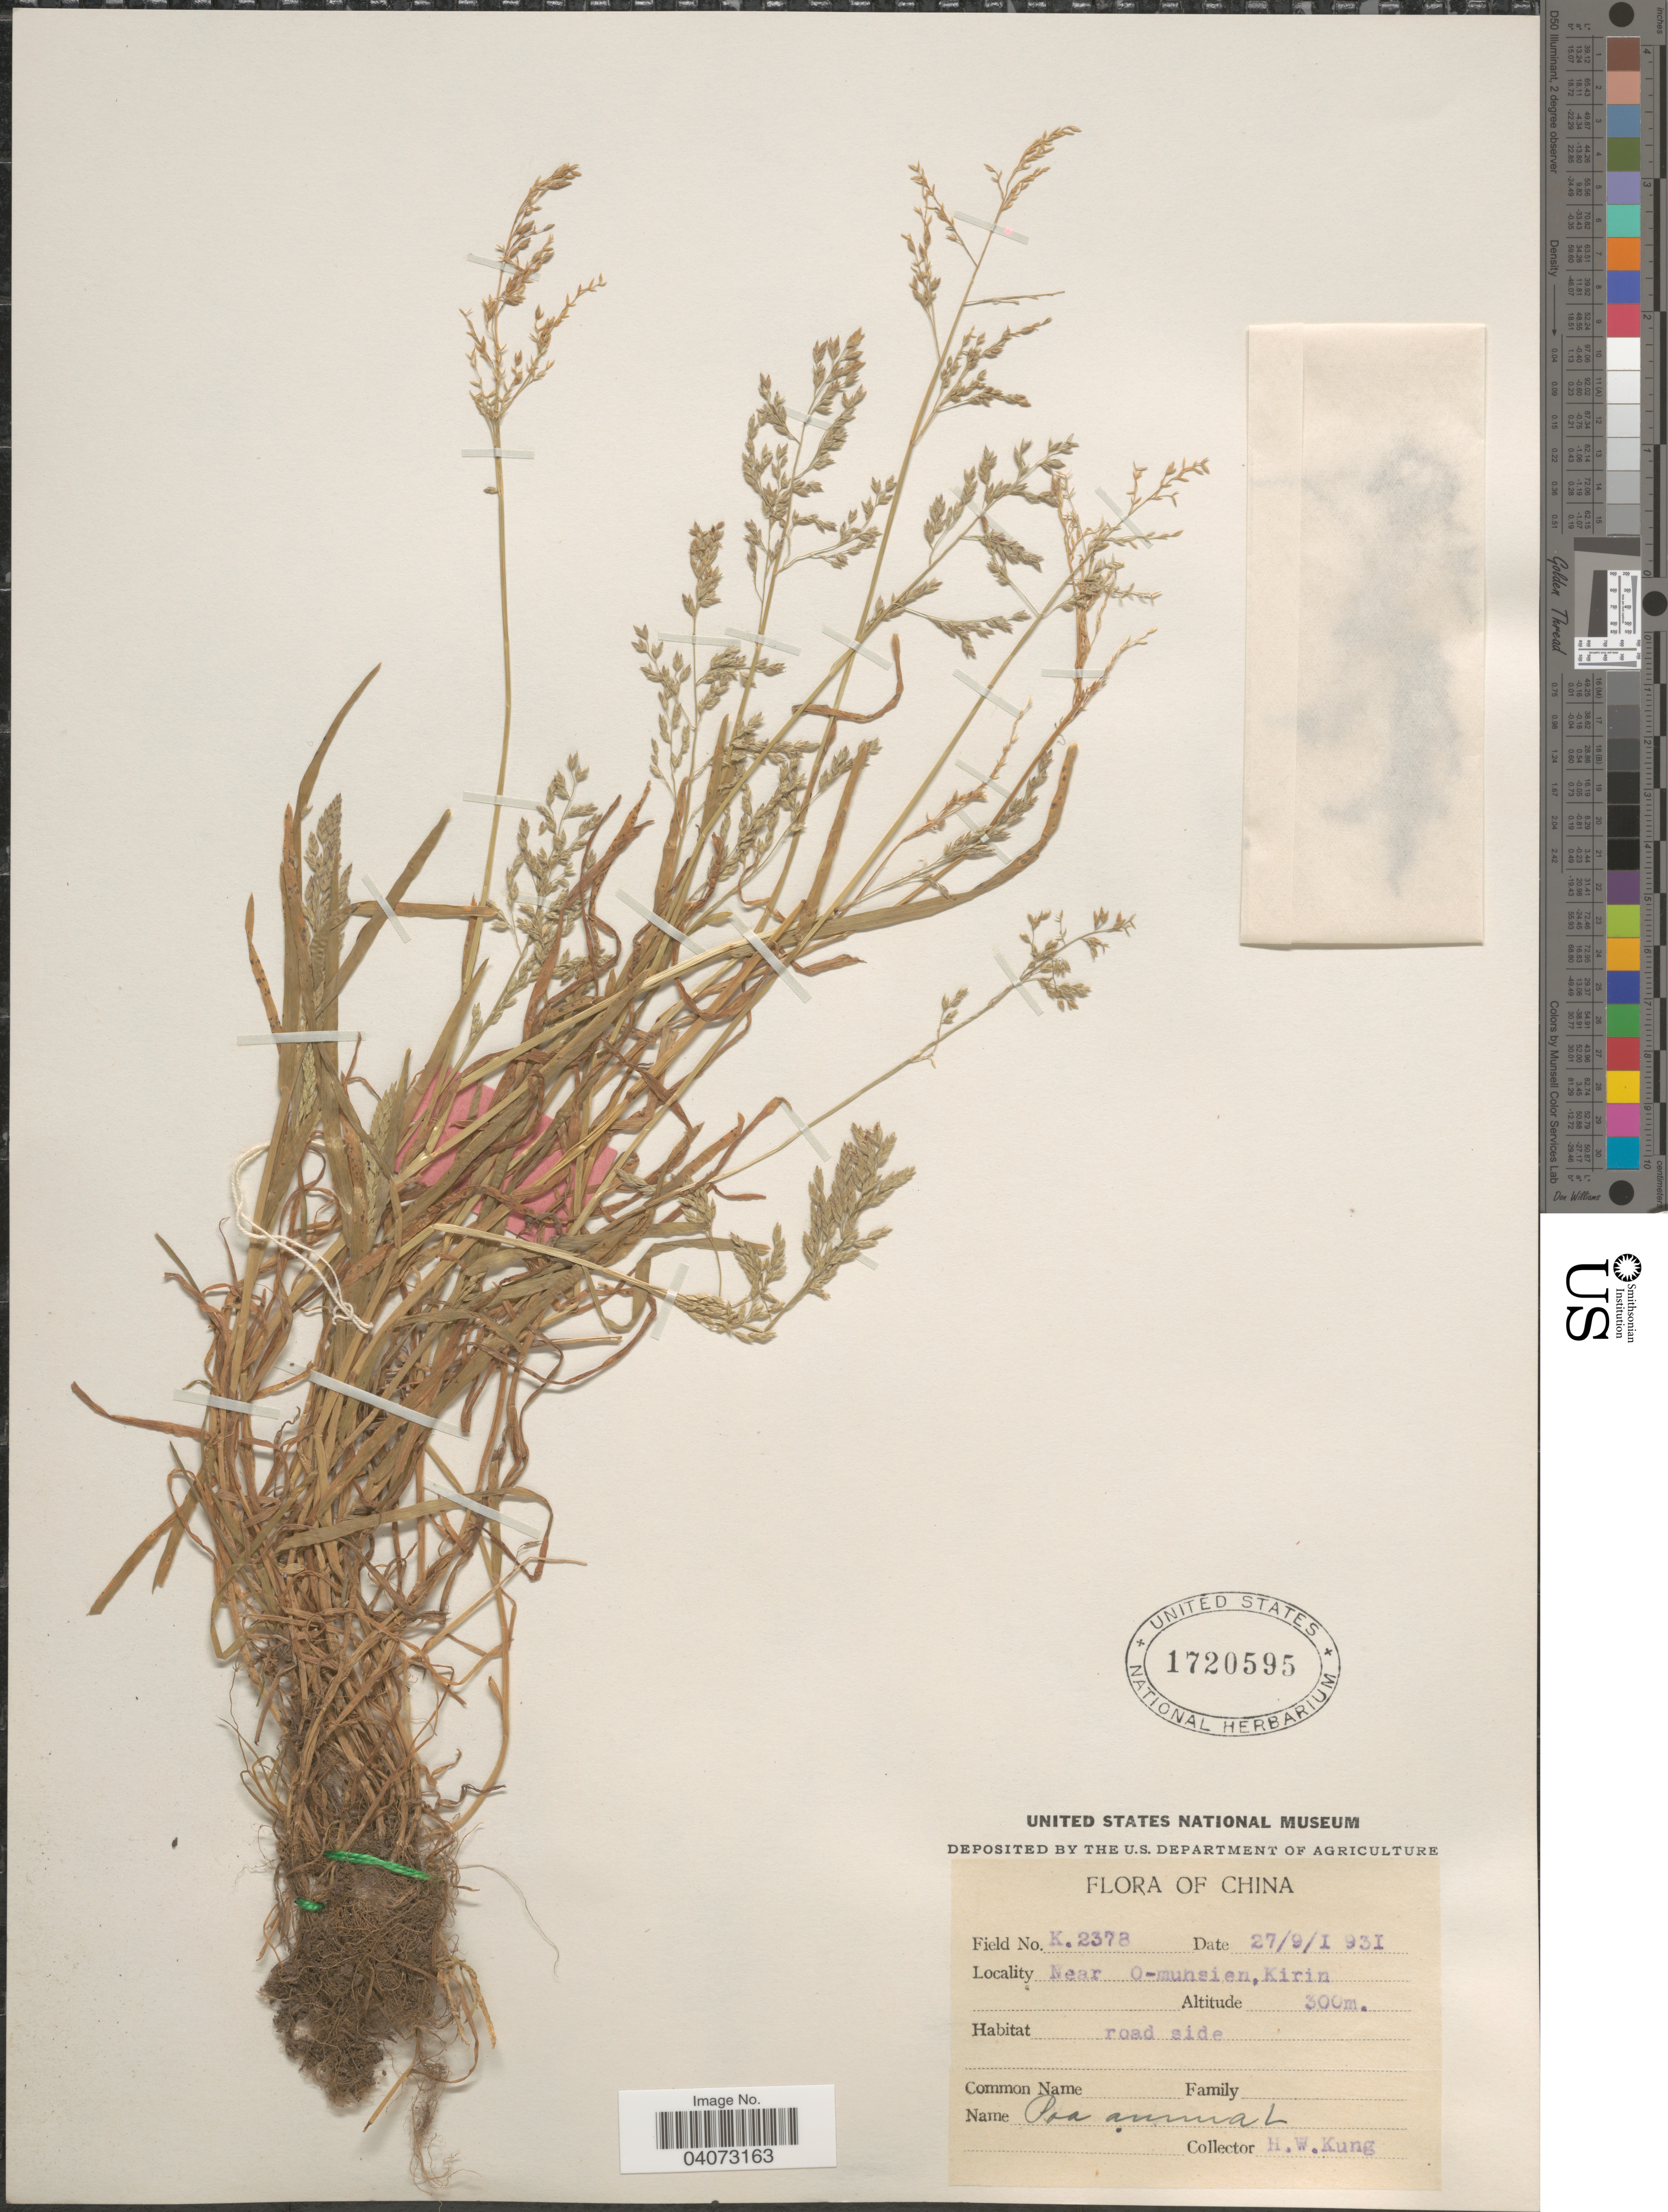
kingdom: Plantae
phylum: Tracheophyta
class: Liliopsida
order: Poales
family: Poaceae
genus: Poa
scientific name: Poa annua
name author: L.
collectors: H. Kung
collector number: K2378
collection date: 1931-09-27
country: China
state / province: Jilin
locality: Near O-munsien, Kirin.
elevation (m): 300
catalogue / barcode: US 1720595